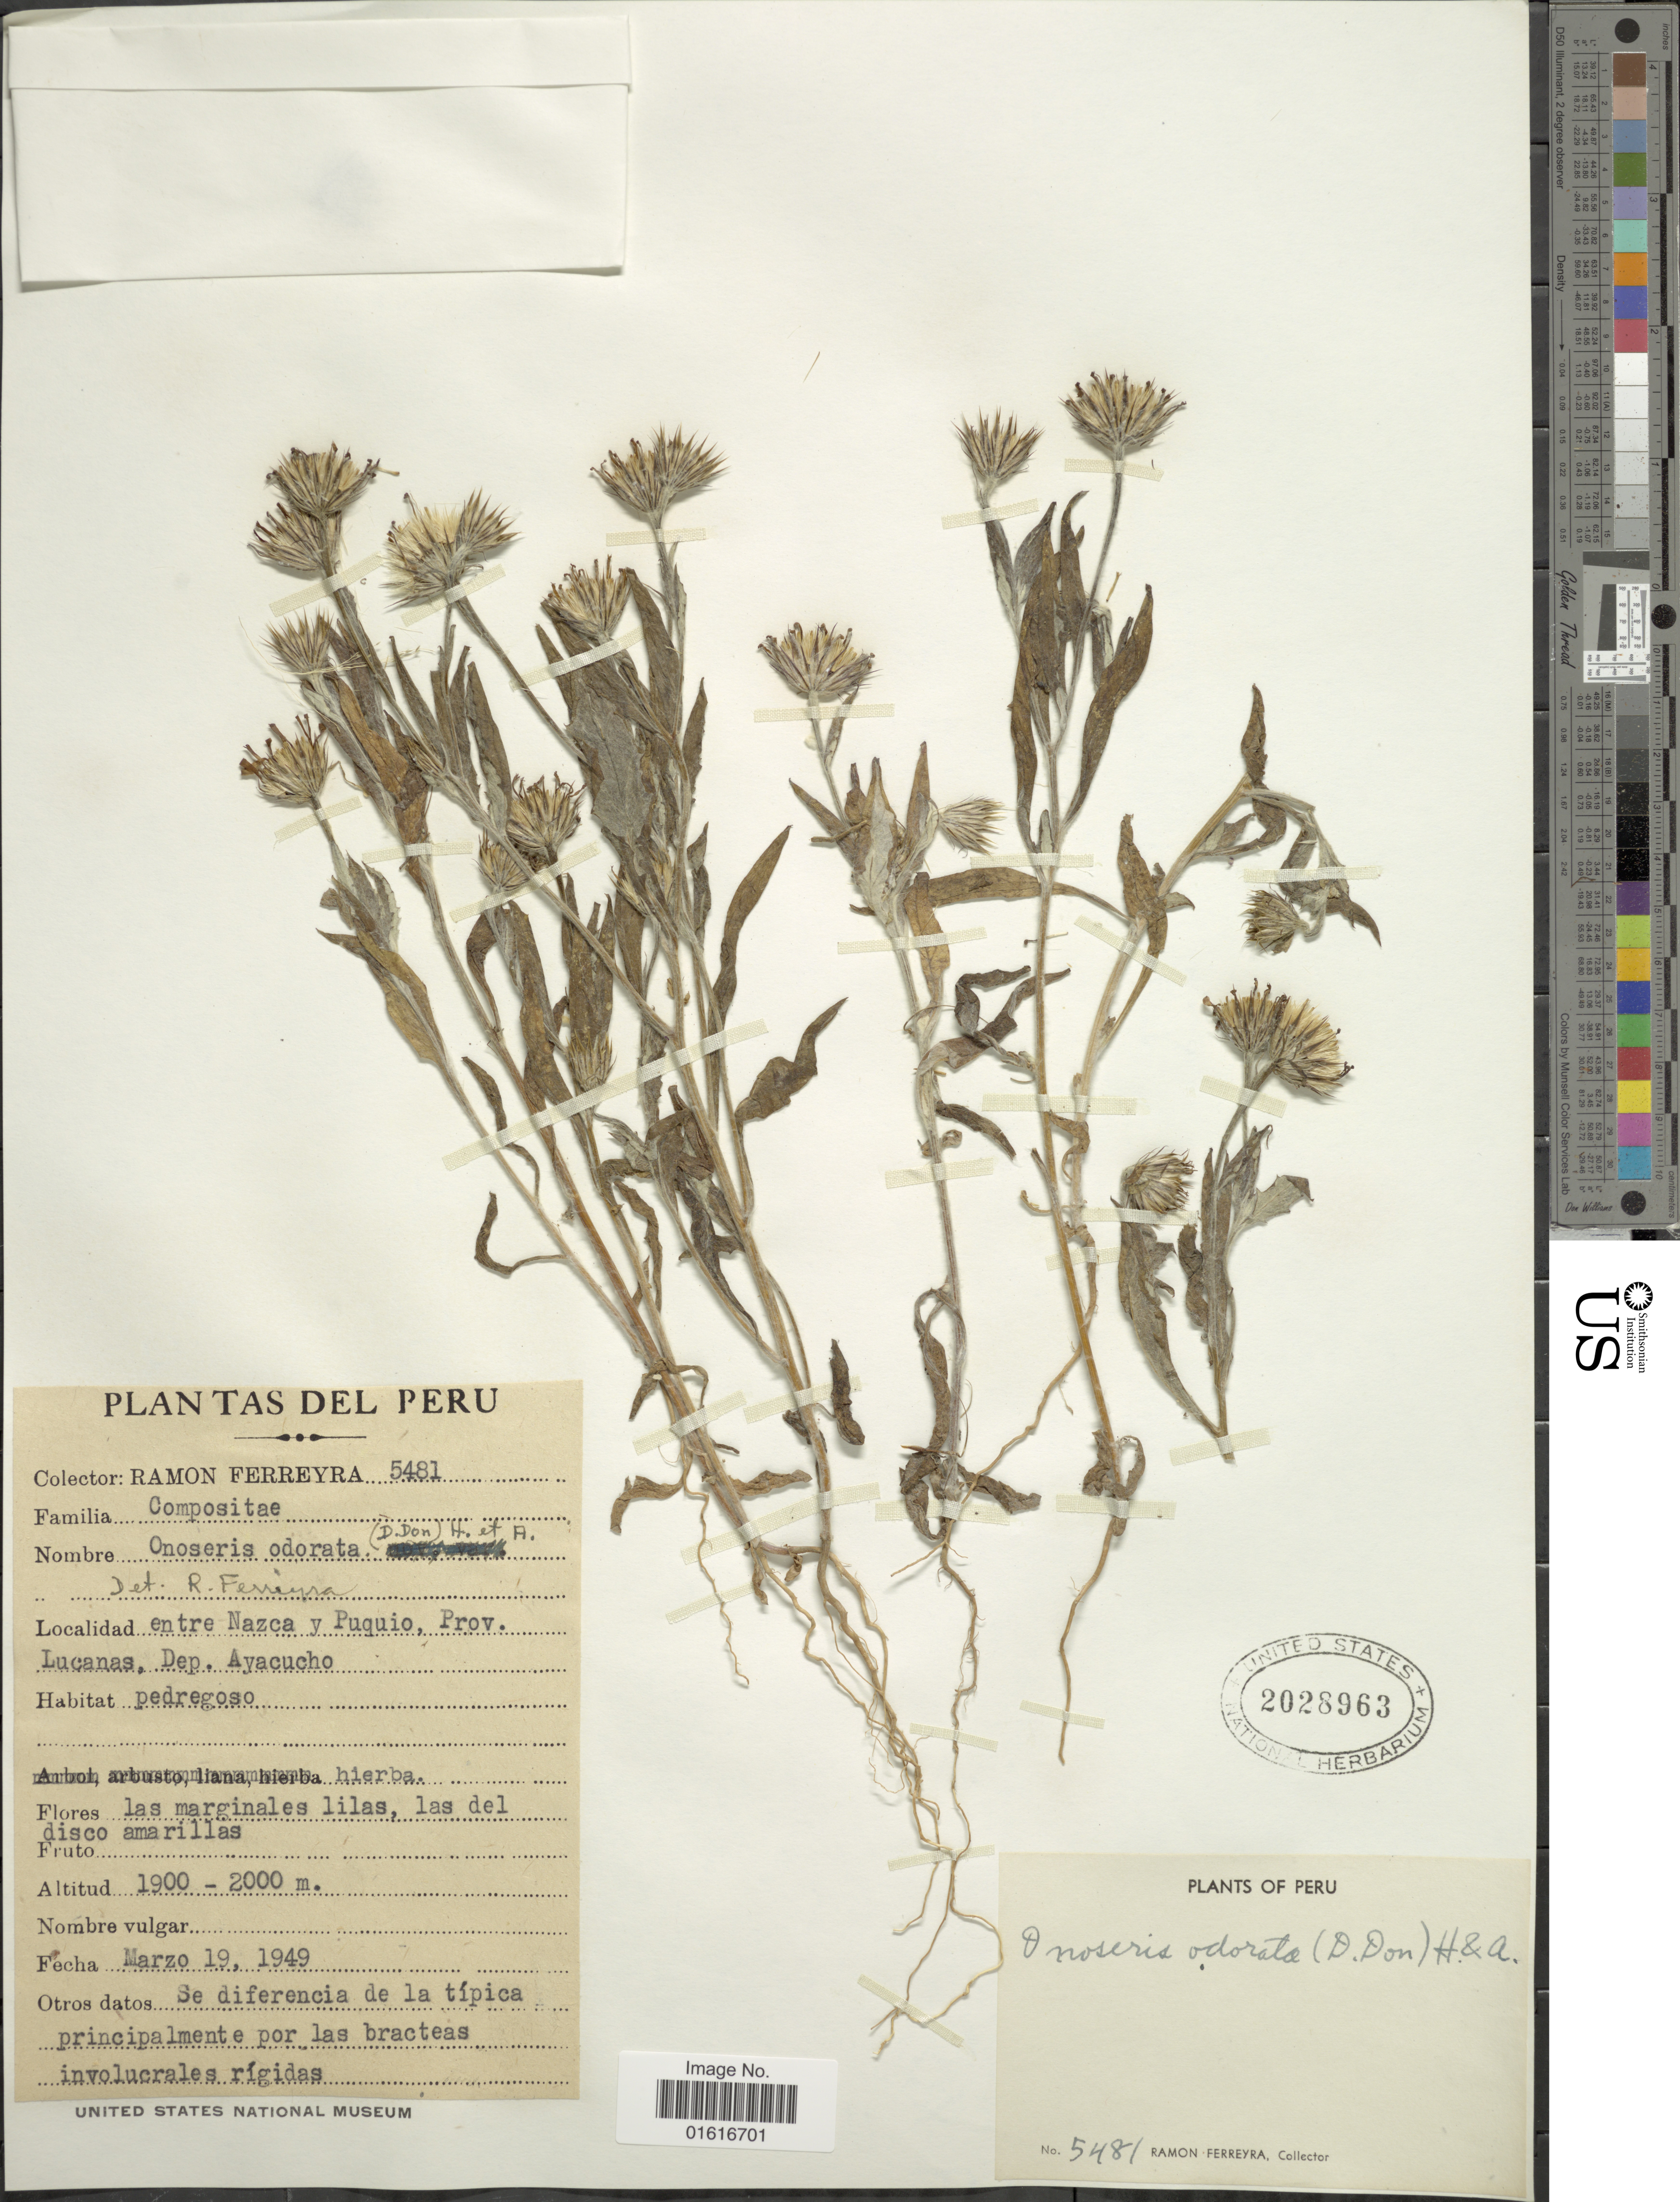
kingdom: Plantae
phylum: Tracheophyta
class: Magnoliopsida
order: Asterales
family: Asteraceae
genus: Onoseris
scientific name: Onoseris odorata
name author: (D. Don) Hook. & Arn.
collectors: R. A. Ferreyra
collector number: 5481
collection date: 1949-03-19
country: Peru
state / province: Ayacucho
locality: Entre Nazca y Puquio, Prov. Lucanas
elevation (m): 1900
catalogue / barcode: US 2028963